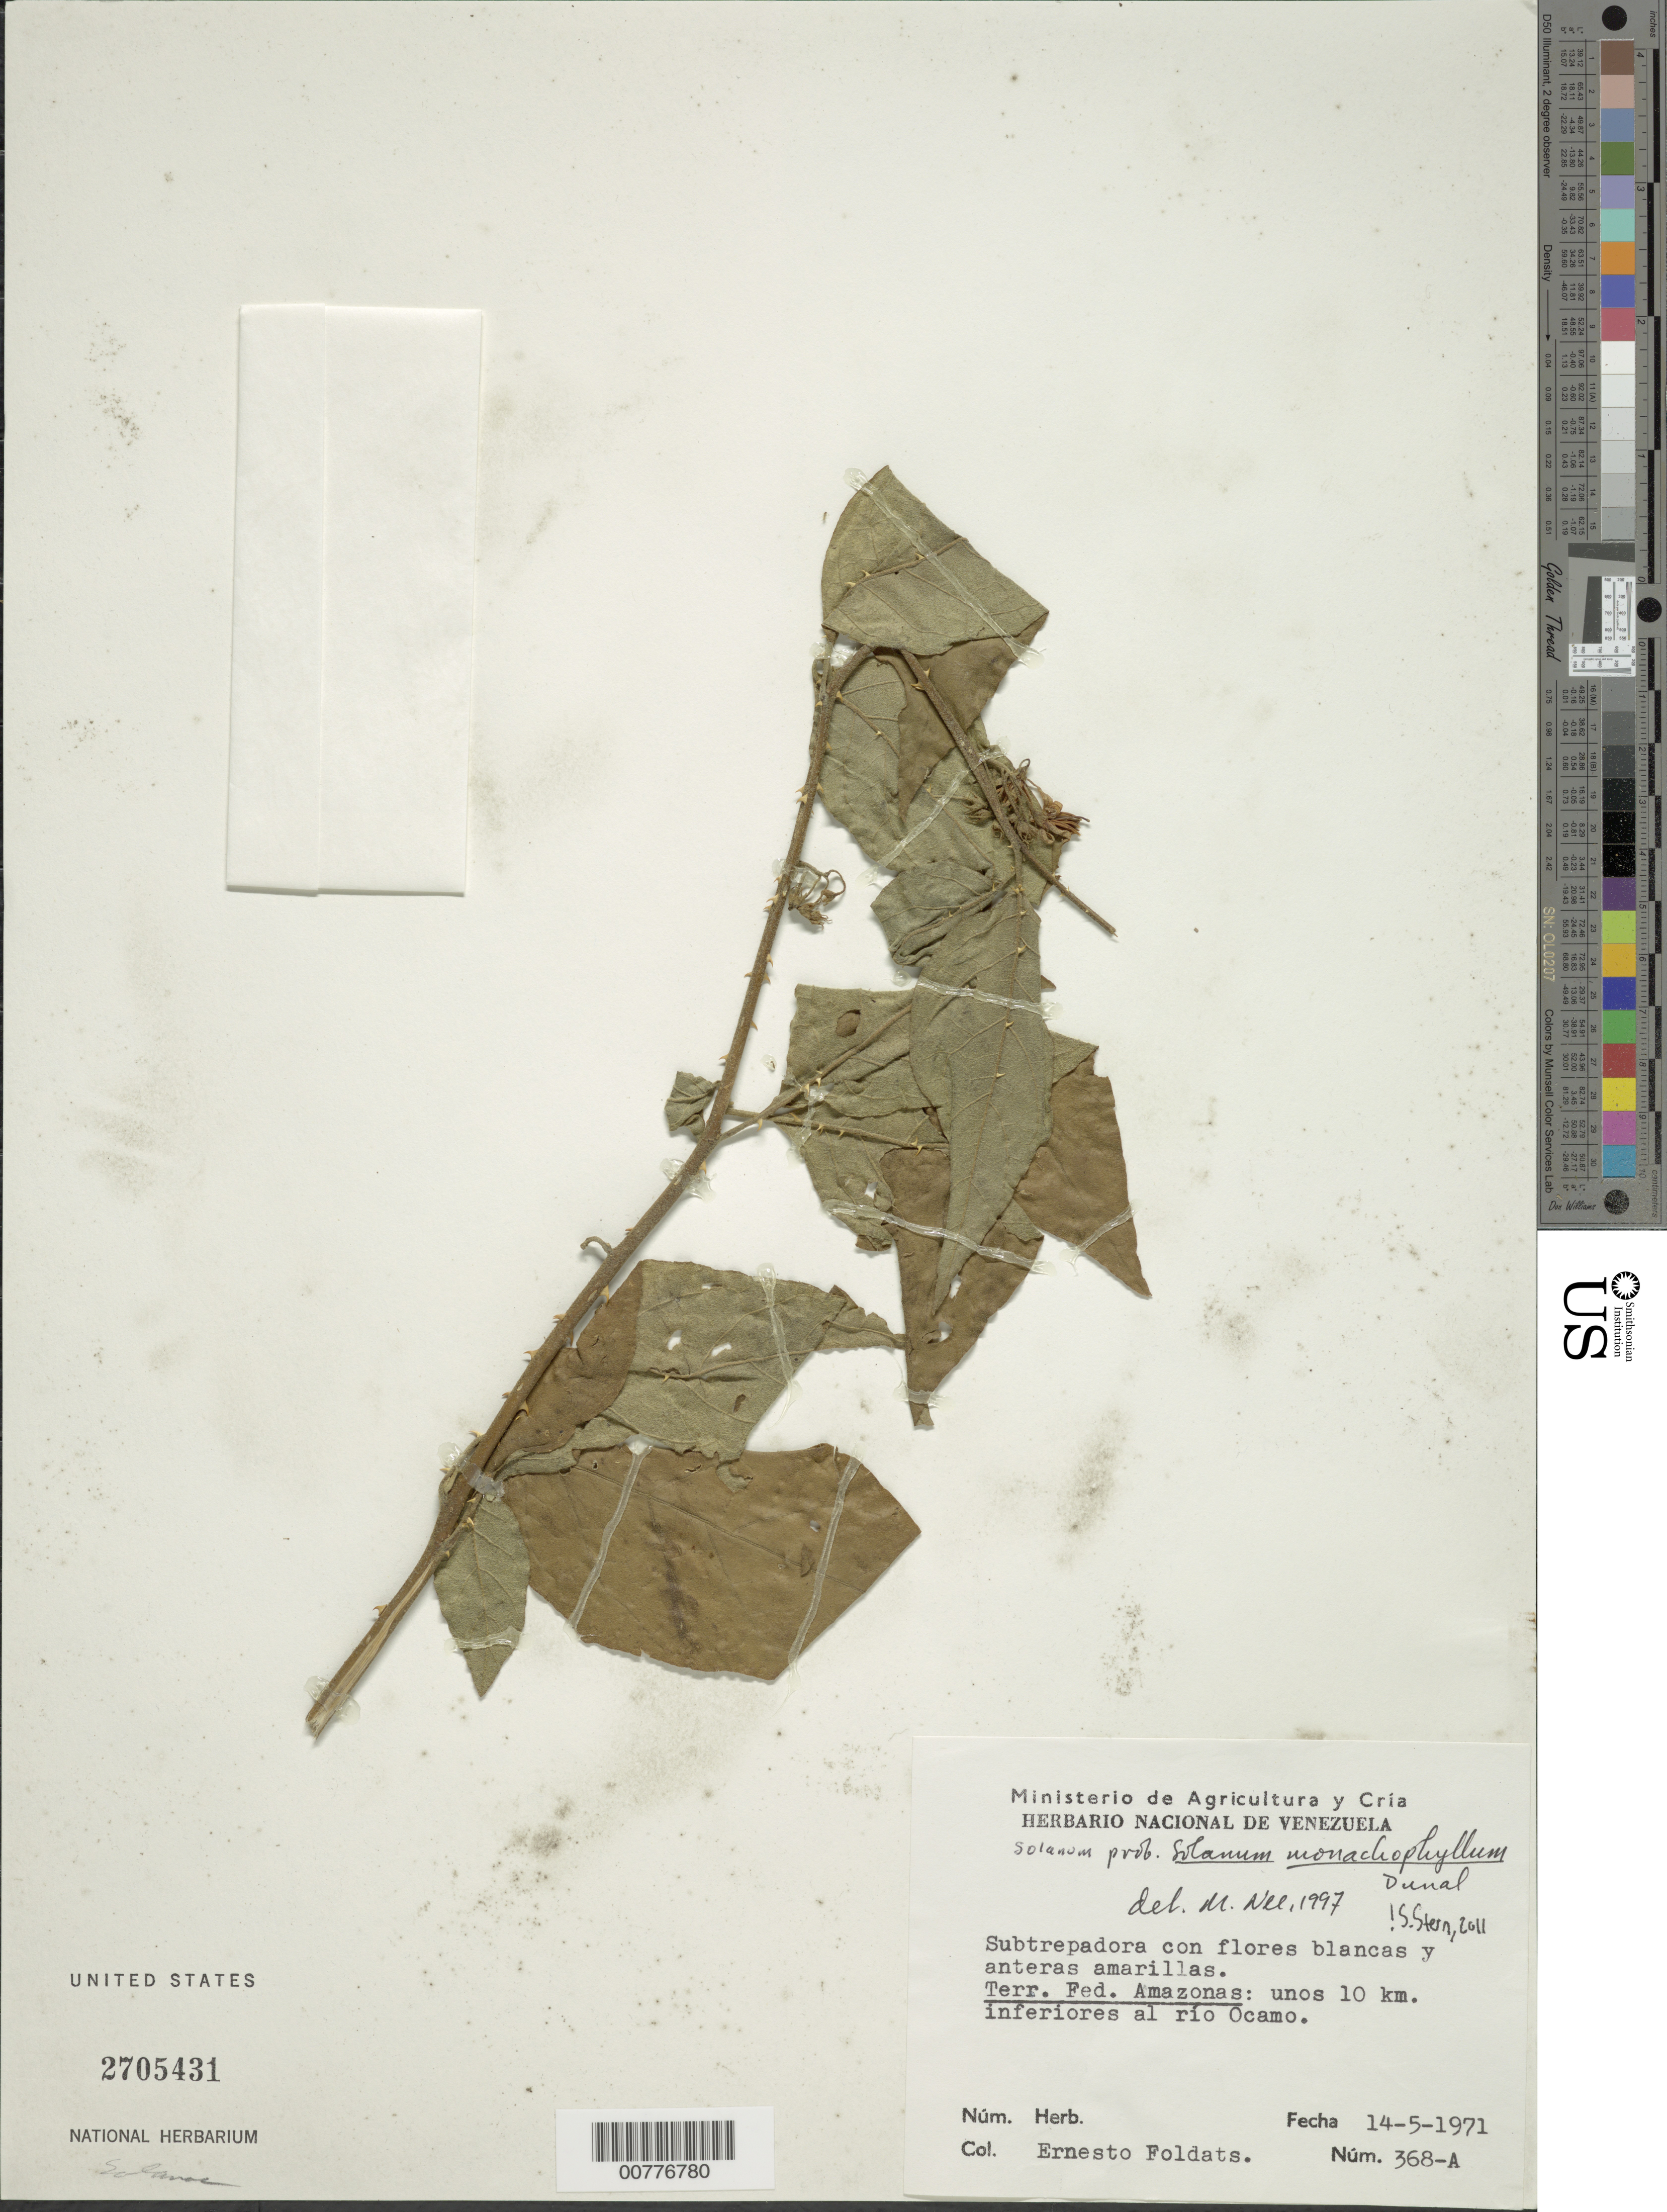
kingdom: Plantae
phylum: Tracheophyta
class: Magnoliopsida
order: Solanales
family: Solanaceae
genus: Solanum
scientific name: Solanum monachophyllum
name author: Dunal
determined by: Nee, Michael H.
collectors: E. Foldats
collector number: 368A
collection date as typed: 5 May 1971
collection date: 1971-05-05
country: Venezuela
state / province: Amazonas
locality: Río Ocamo, 10 km below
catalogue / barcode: US 2705431